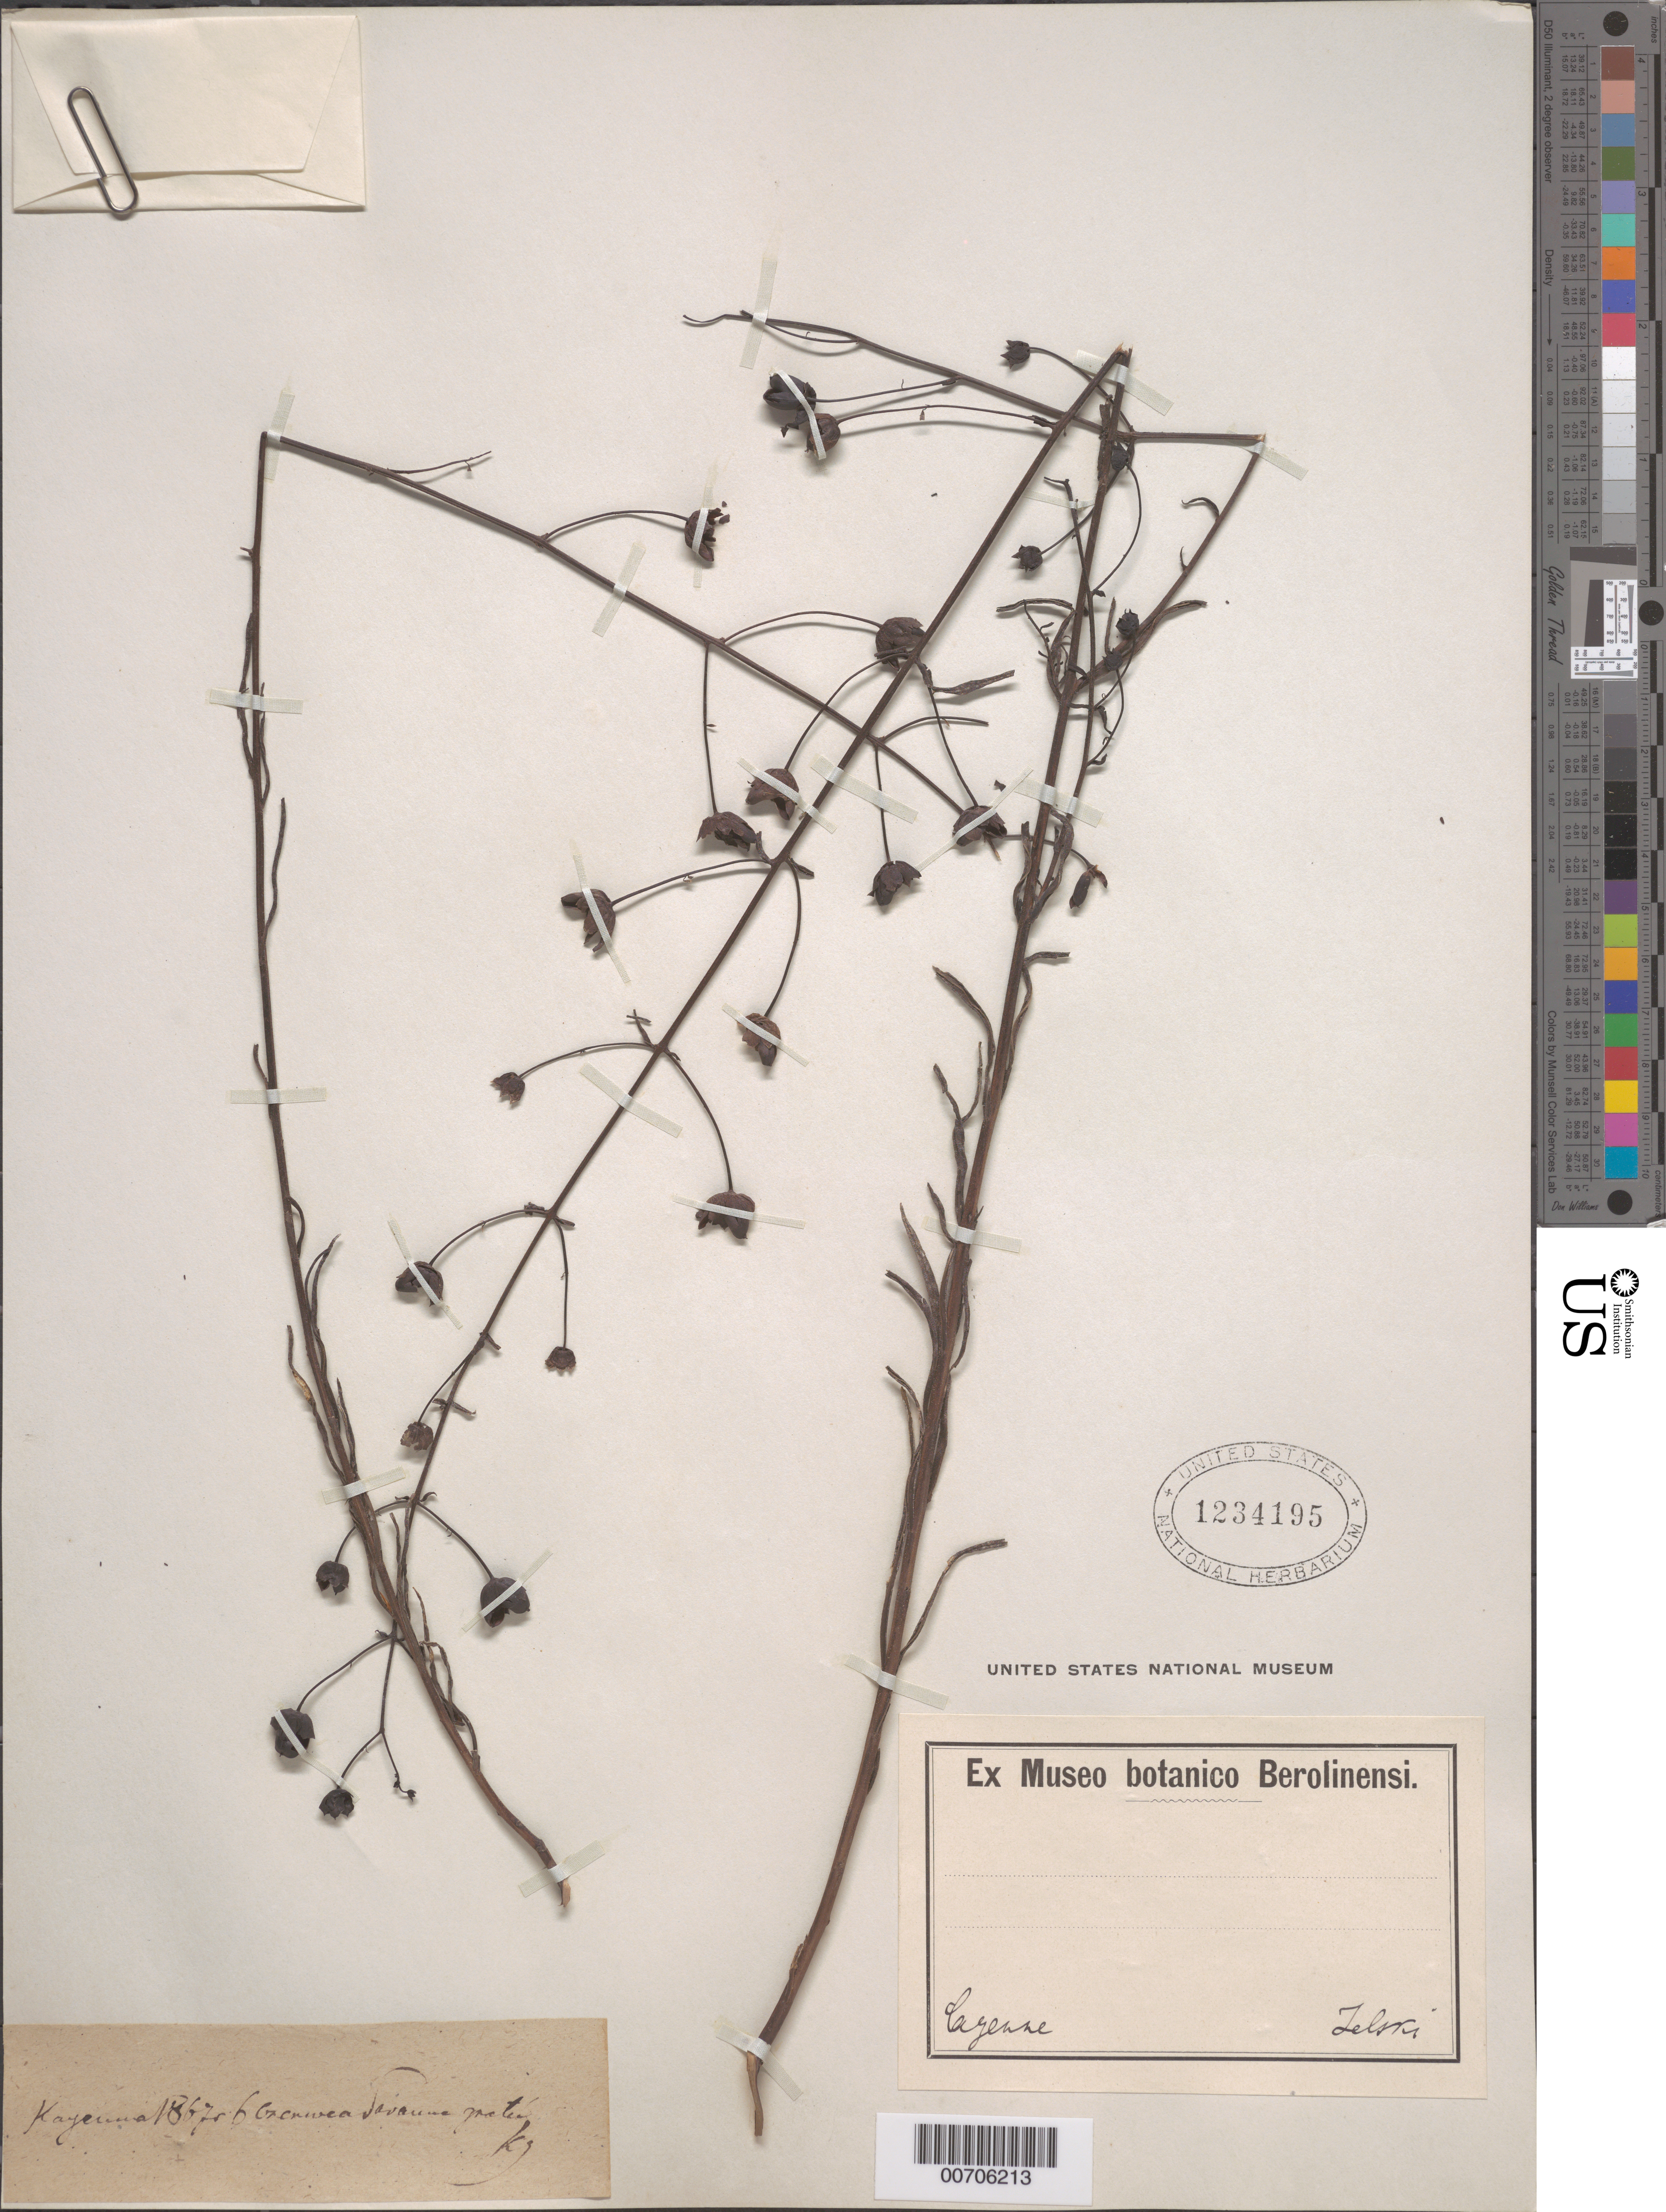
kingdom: Plantae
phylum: Tracheophyta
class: Magnoliopsida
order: Lamiales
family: Scrophulariaceae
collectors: H. Jelski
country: French Guiana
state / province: Cayenne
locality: Cayenne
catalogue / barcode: US 1234195